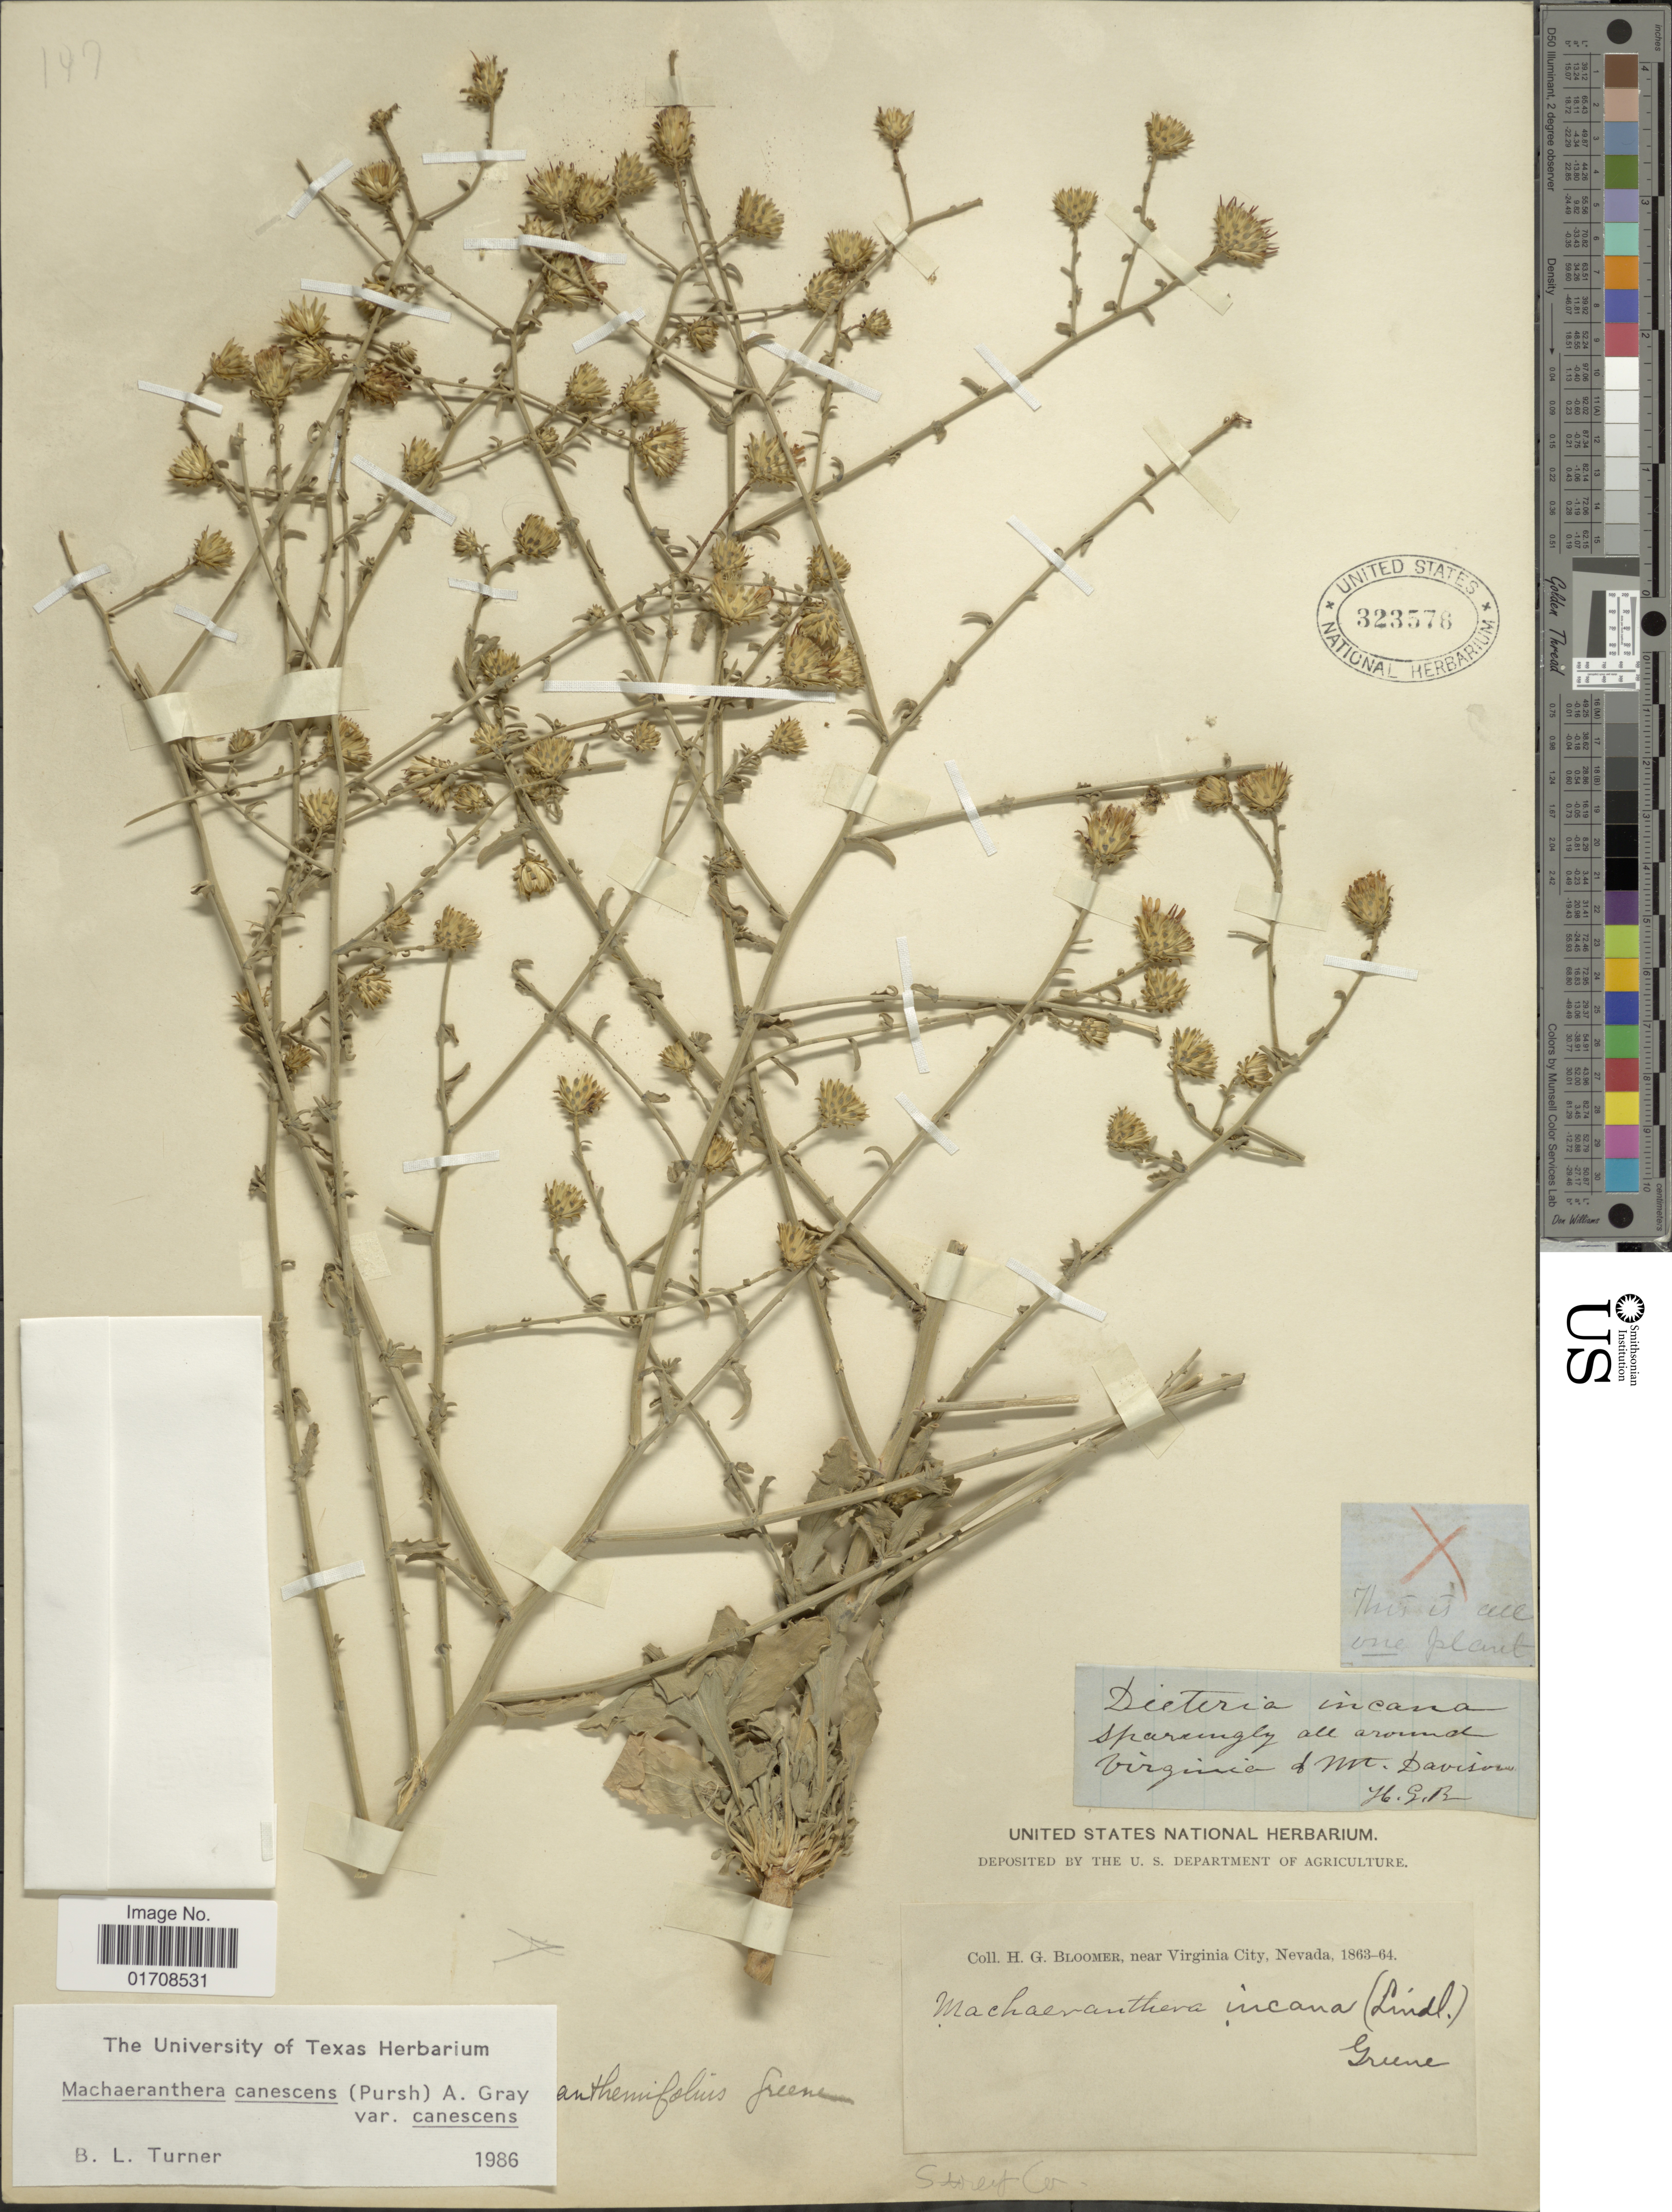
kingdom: Plantae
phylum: Tracheophyta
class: Magnoliopsida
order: Asterales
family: Asteraceae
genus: Machaeranthera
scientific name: Machaeranthera canescens var. canescens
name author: (Pursh) A. Gray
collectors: H. Bloomer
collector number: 147?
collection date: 1863/1864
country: United States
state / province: Nevada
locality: Near Virginia City, Storey Co.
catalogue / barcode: US 323578